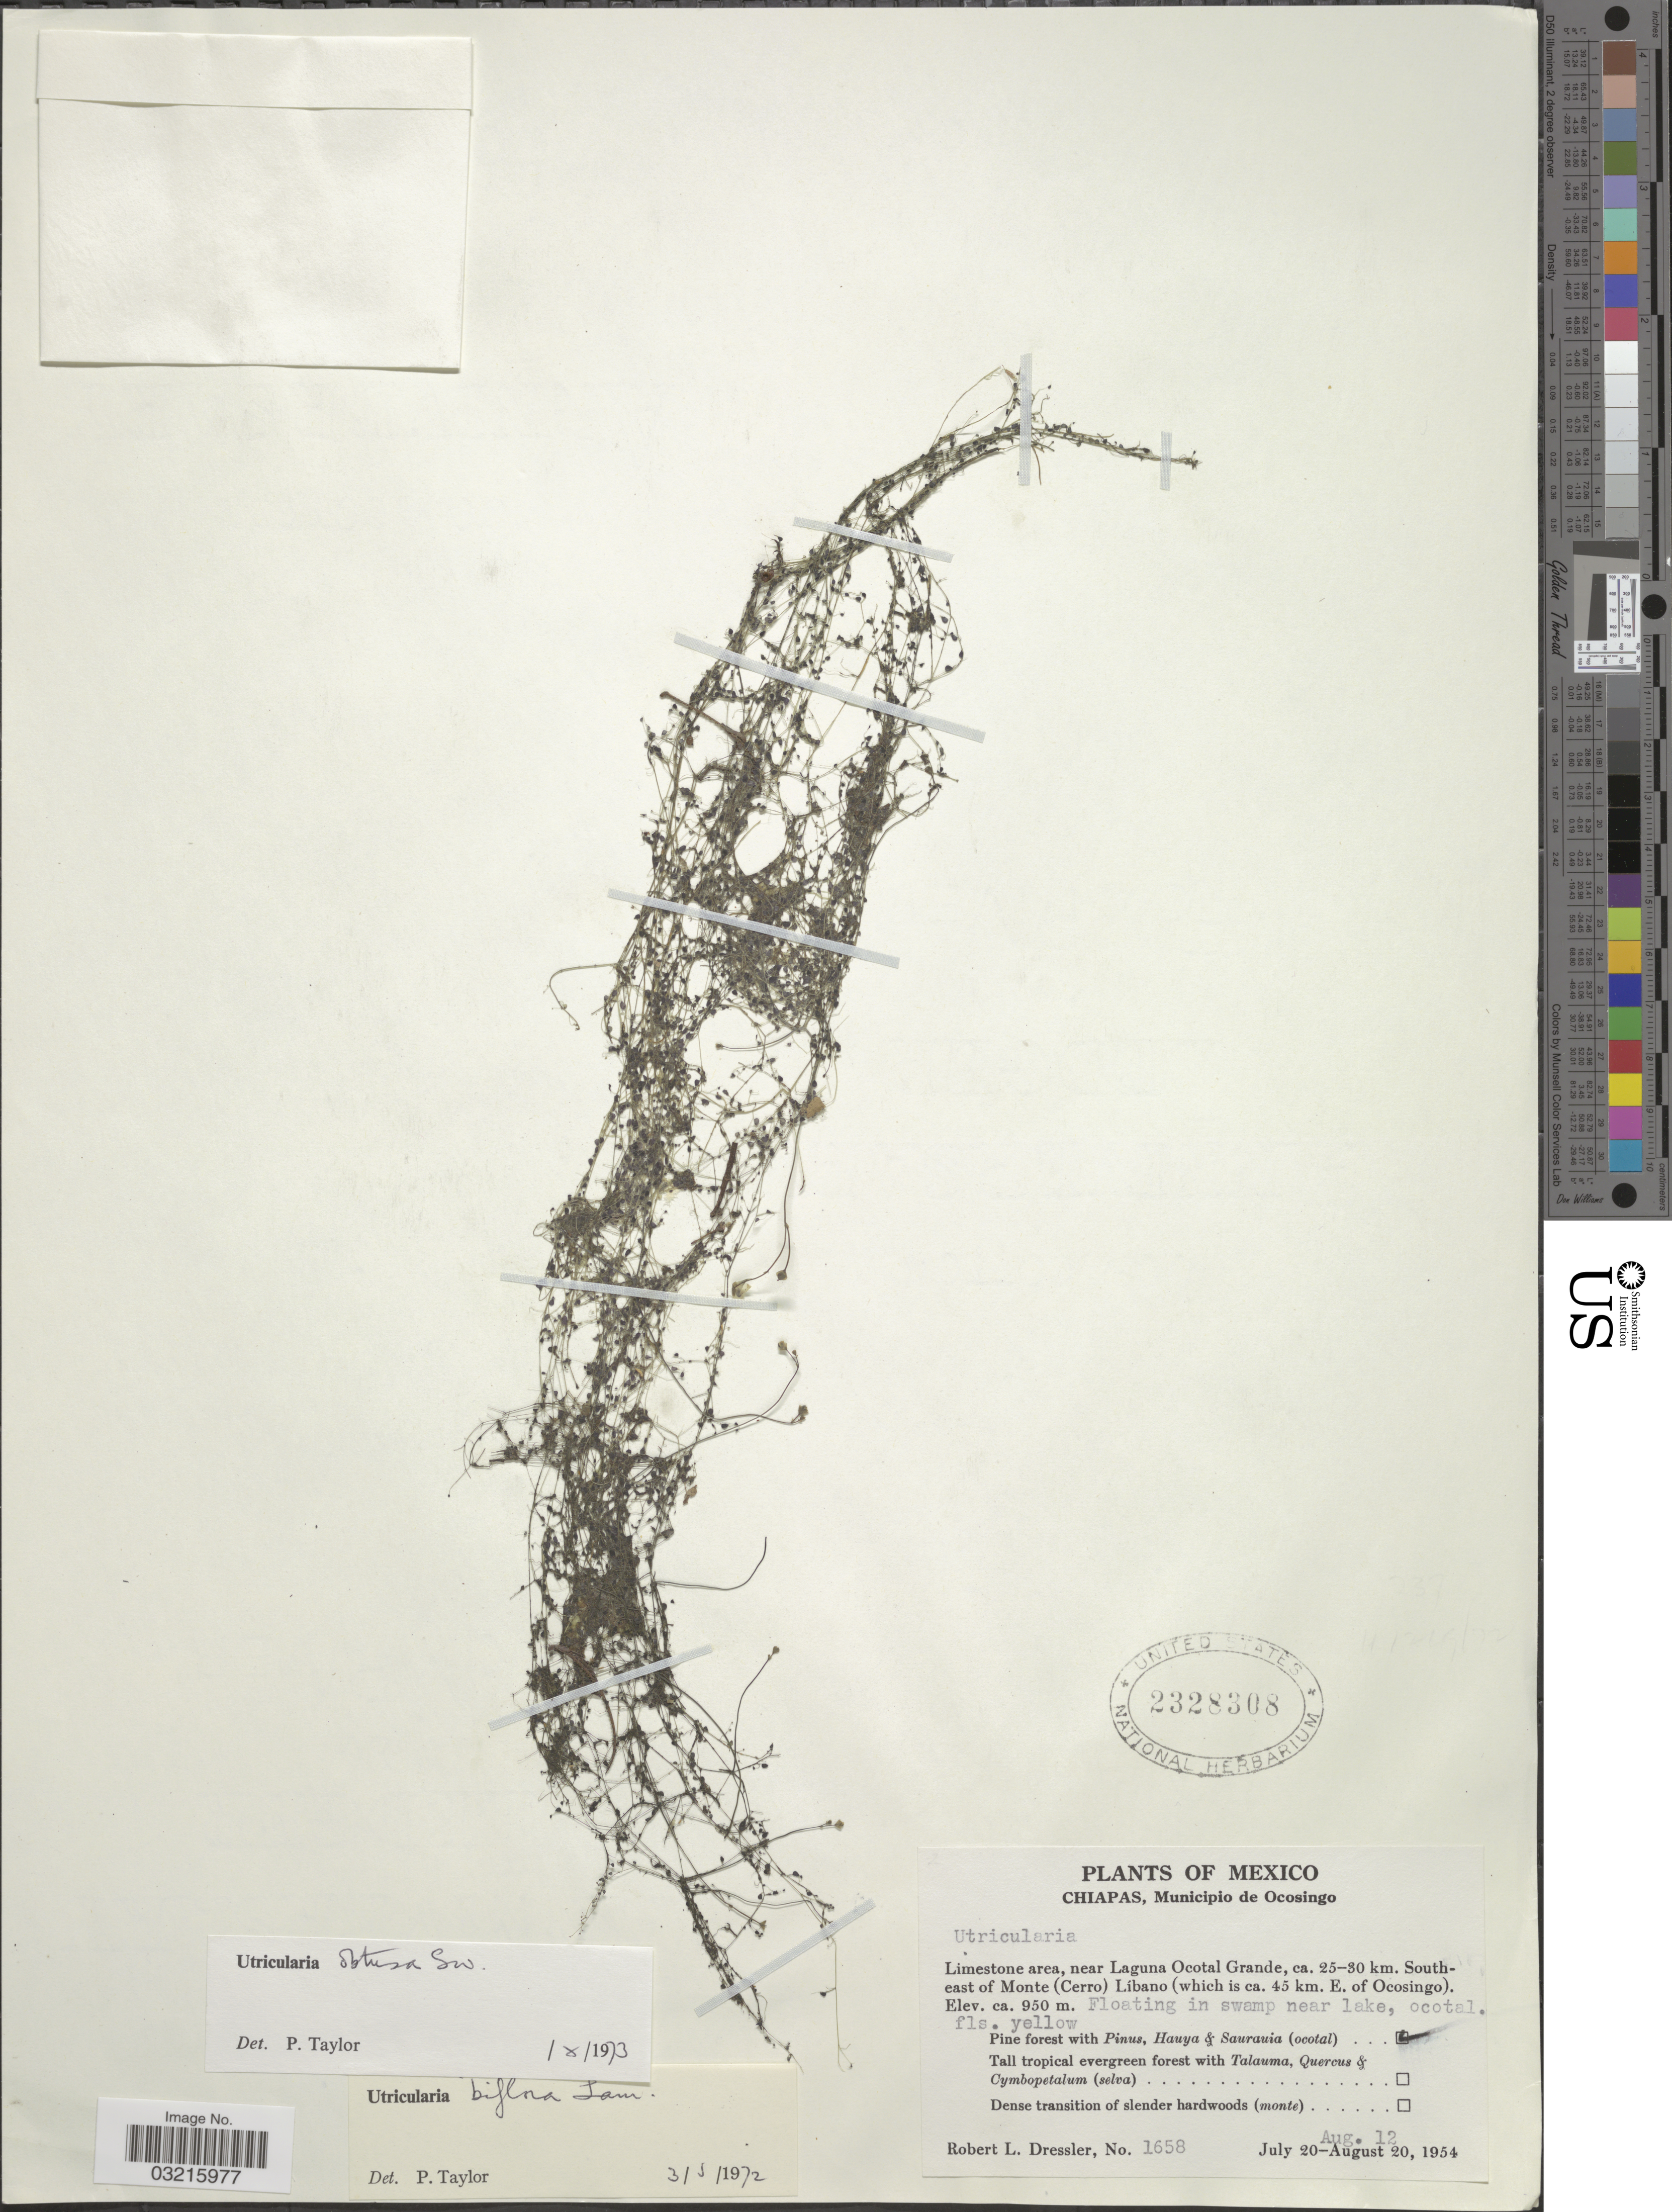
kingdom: Plantae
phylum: Tracheophyta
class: Magnoliopsida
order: Lamiales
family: Lentibulariaceae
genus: Utricularia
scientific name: Utricularia obtusa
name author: Sw.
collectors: R. Dressler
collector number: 1658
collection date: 1954-08-12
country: Mexico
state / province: Chiapas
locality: Municipio de Ocosingo, Limestone area, near Laguna Ocotal Grande, ca. 25-30 km. Southeast of Monte (Cerro) Líbano (which is ca. 45 km. E. of Ocosingo).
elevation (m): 950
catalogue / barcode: US 2328308